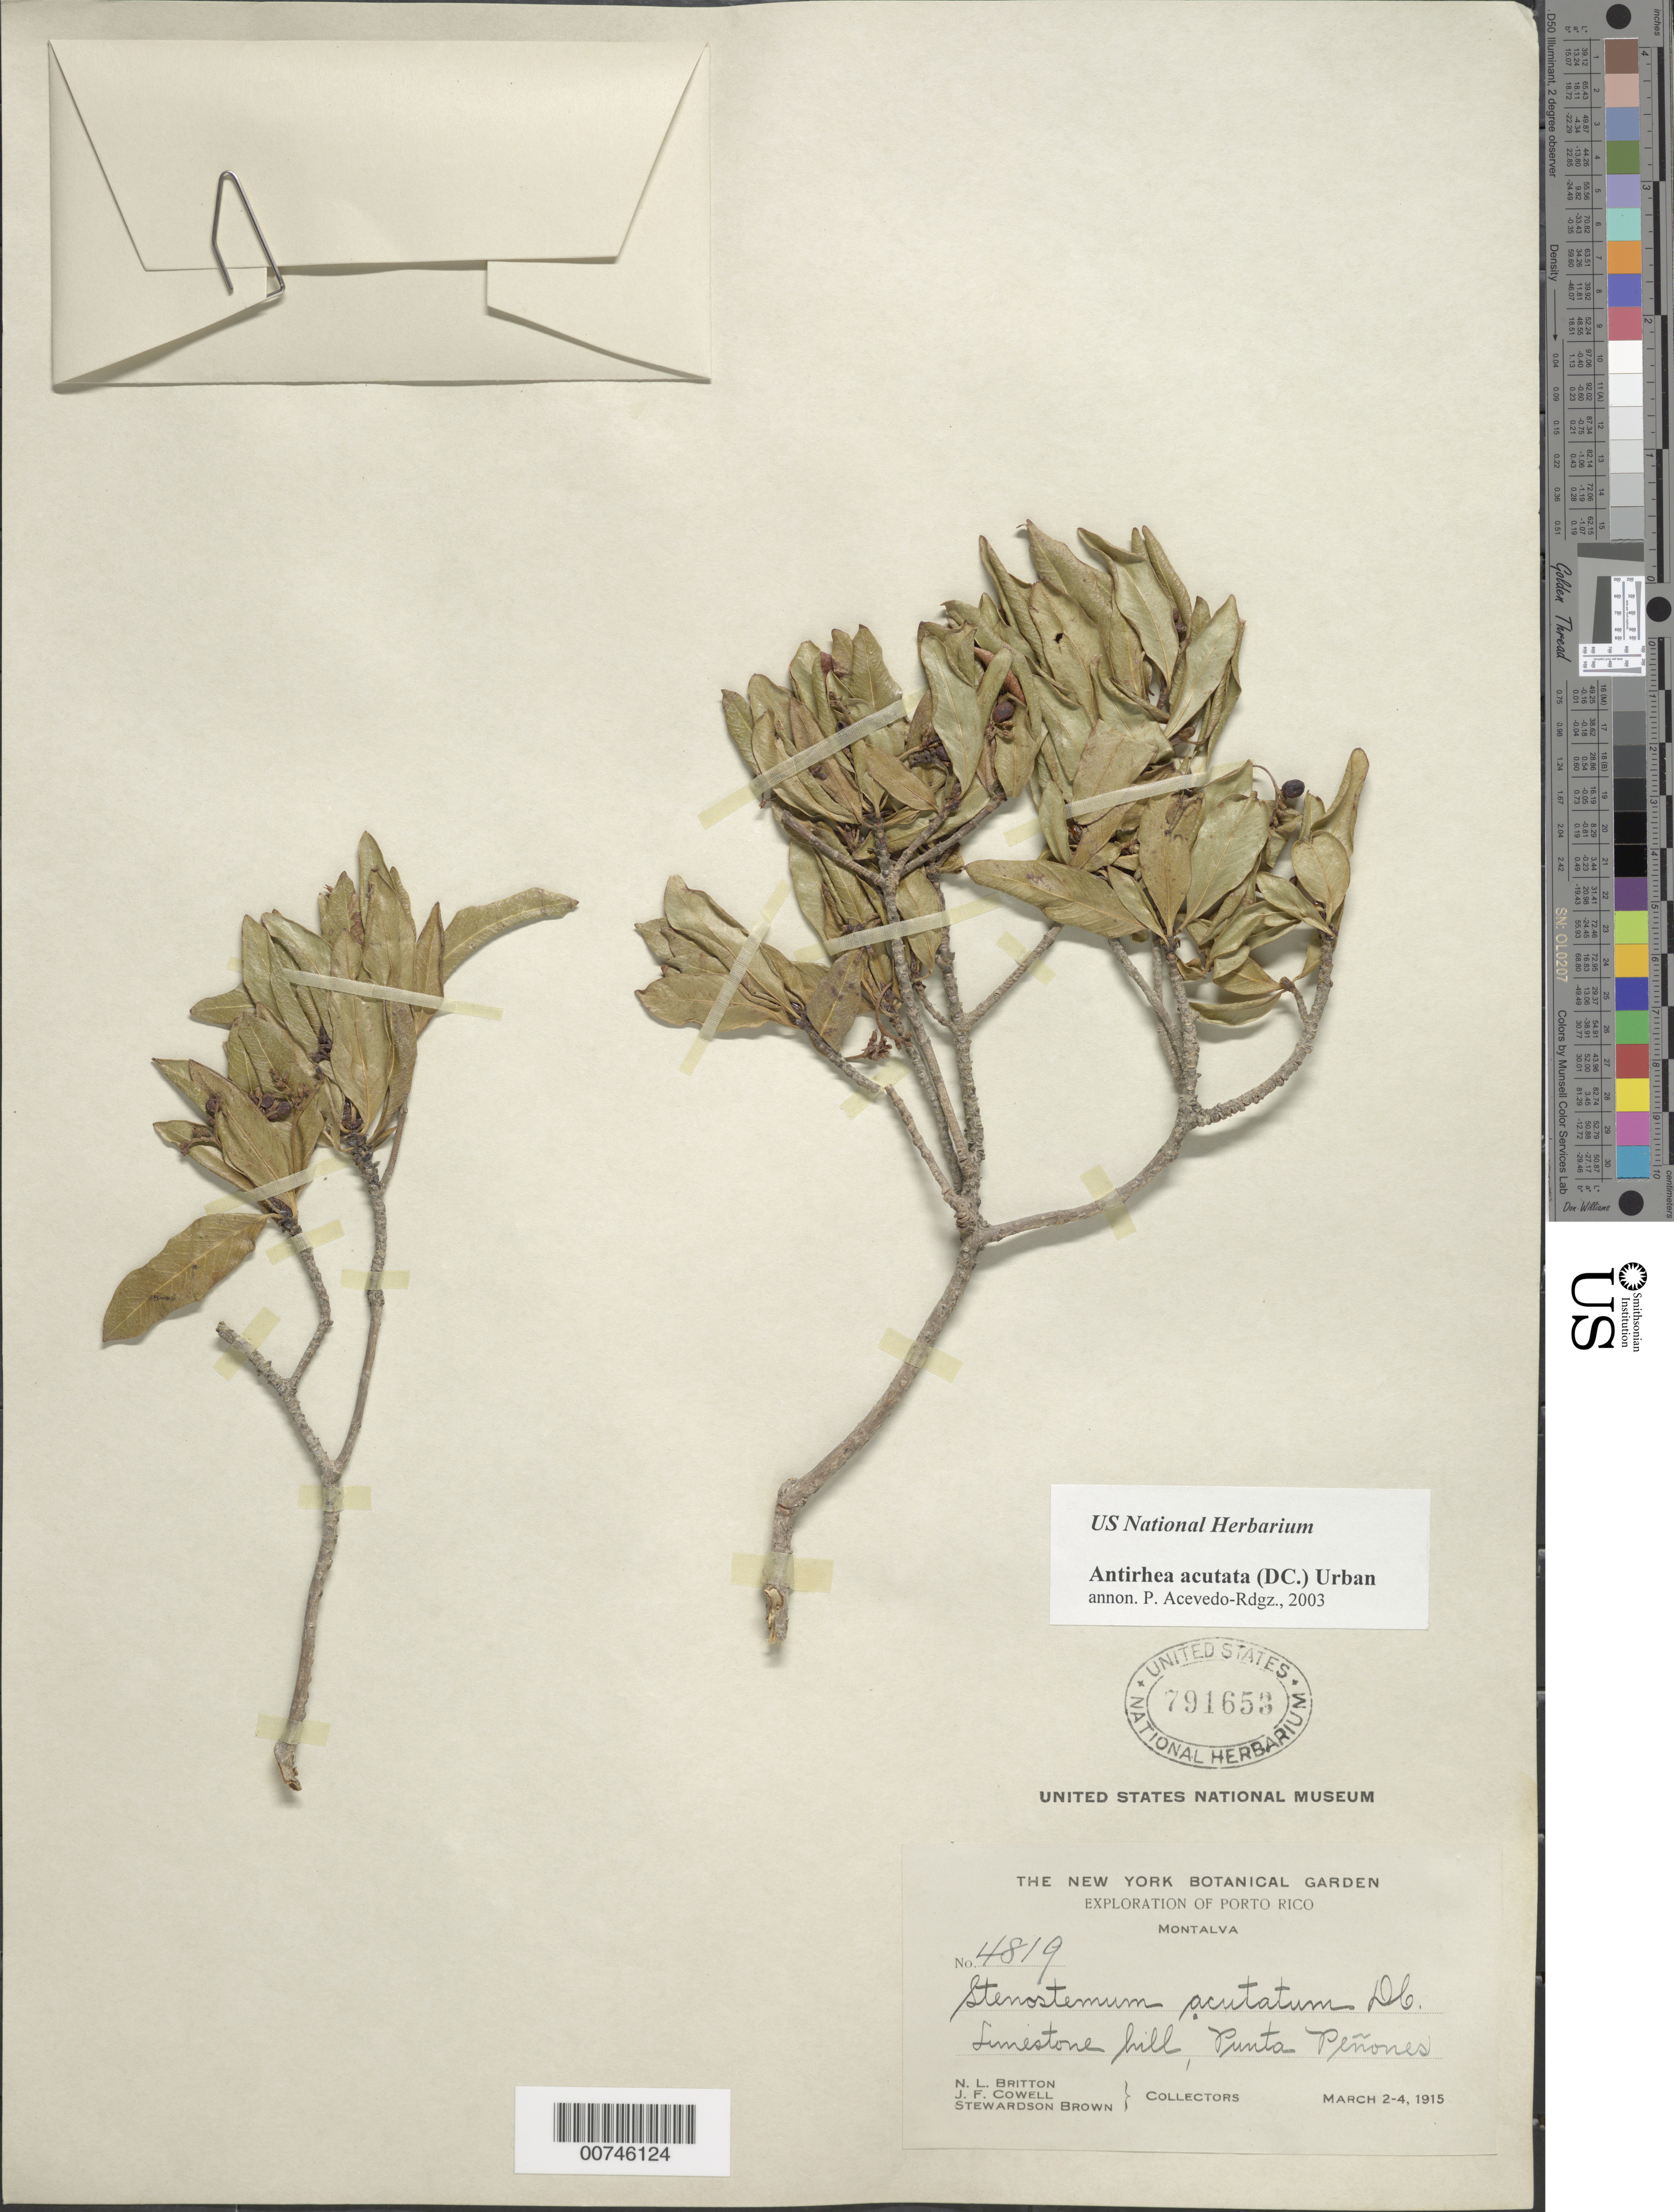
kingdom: Plantae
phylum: Tracheophyta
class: Magnoliopsida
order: Gentianales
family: Rubiaceae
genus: Stenostomum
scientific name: Stenostomum acutatum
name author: DC.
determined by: Acevedo-Rodríguez, P., (BOT), Smithsonian Institution - National Museum of Natural History (UNITED STATES)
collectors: N. Britton, J. F. Cowell & S. Brown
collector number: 4819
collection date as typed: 02 Mar 1915 to 04 Mar 1915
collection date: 1915-03-02/1915-03-04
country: Puerto Rico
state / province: Guánica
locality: Montalva, Punta Penones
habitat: Limestone hill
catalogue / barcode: US 791653